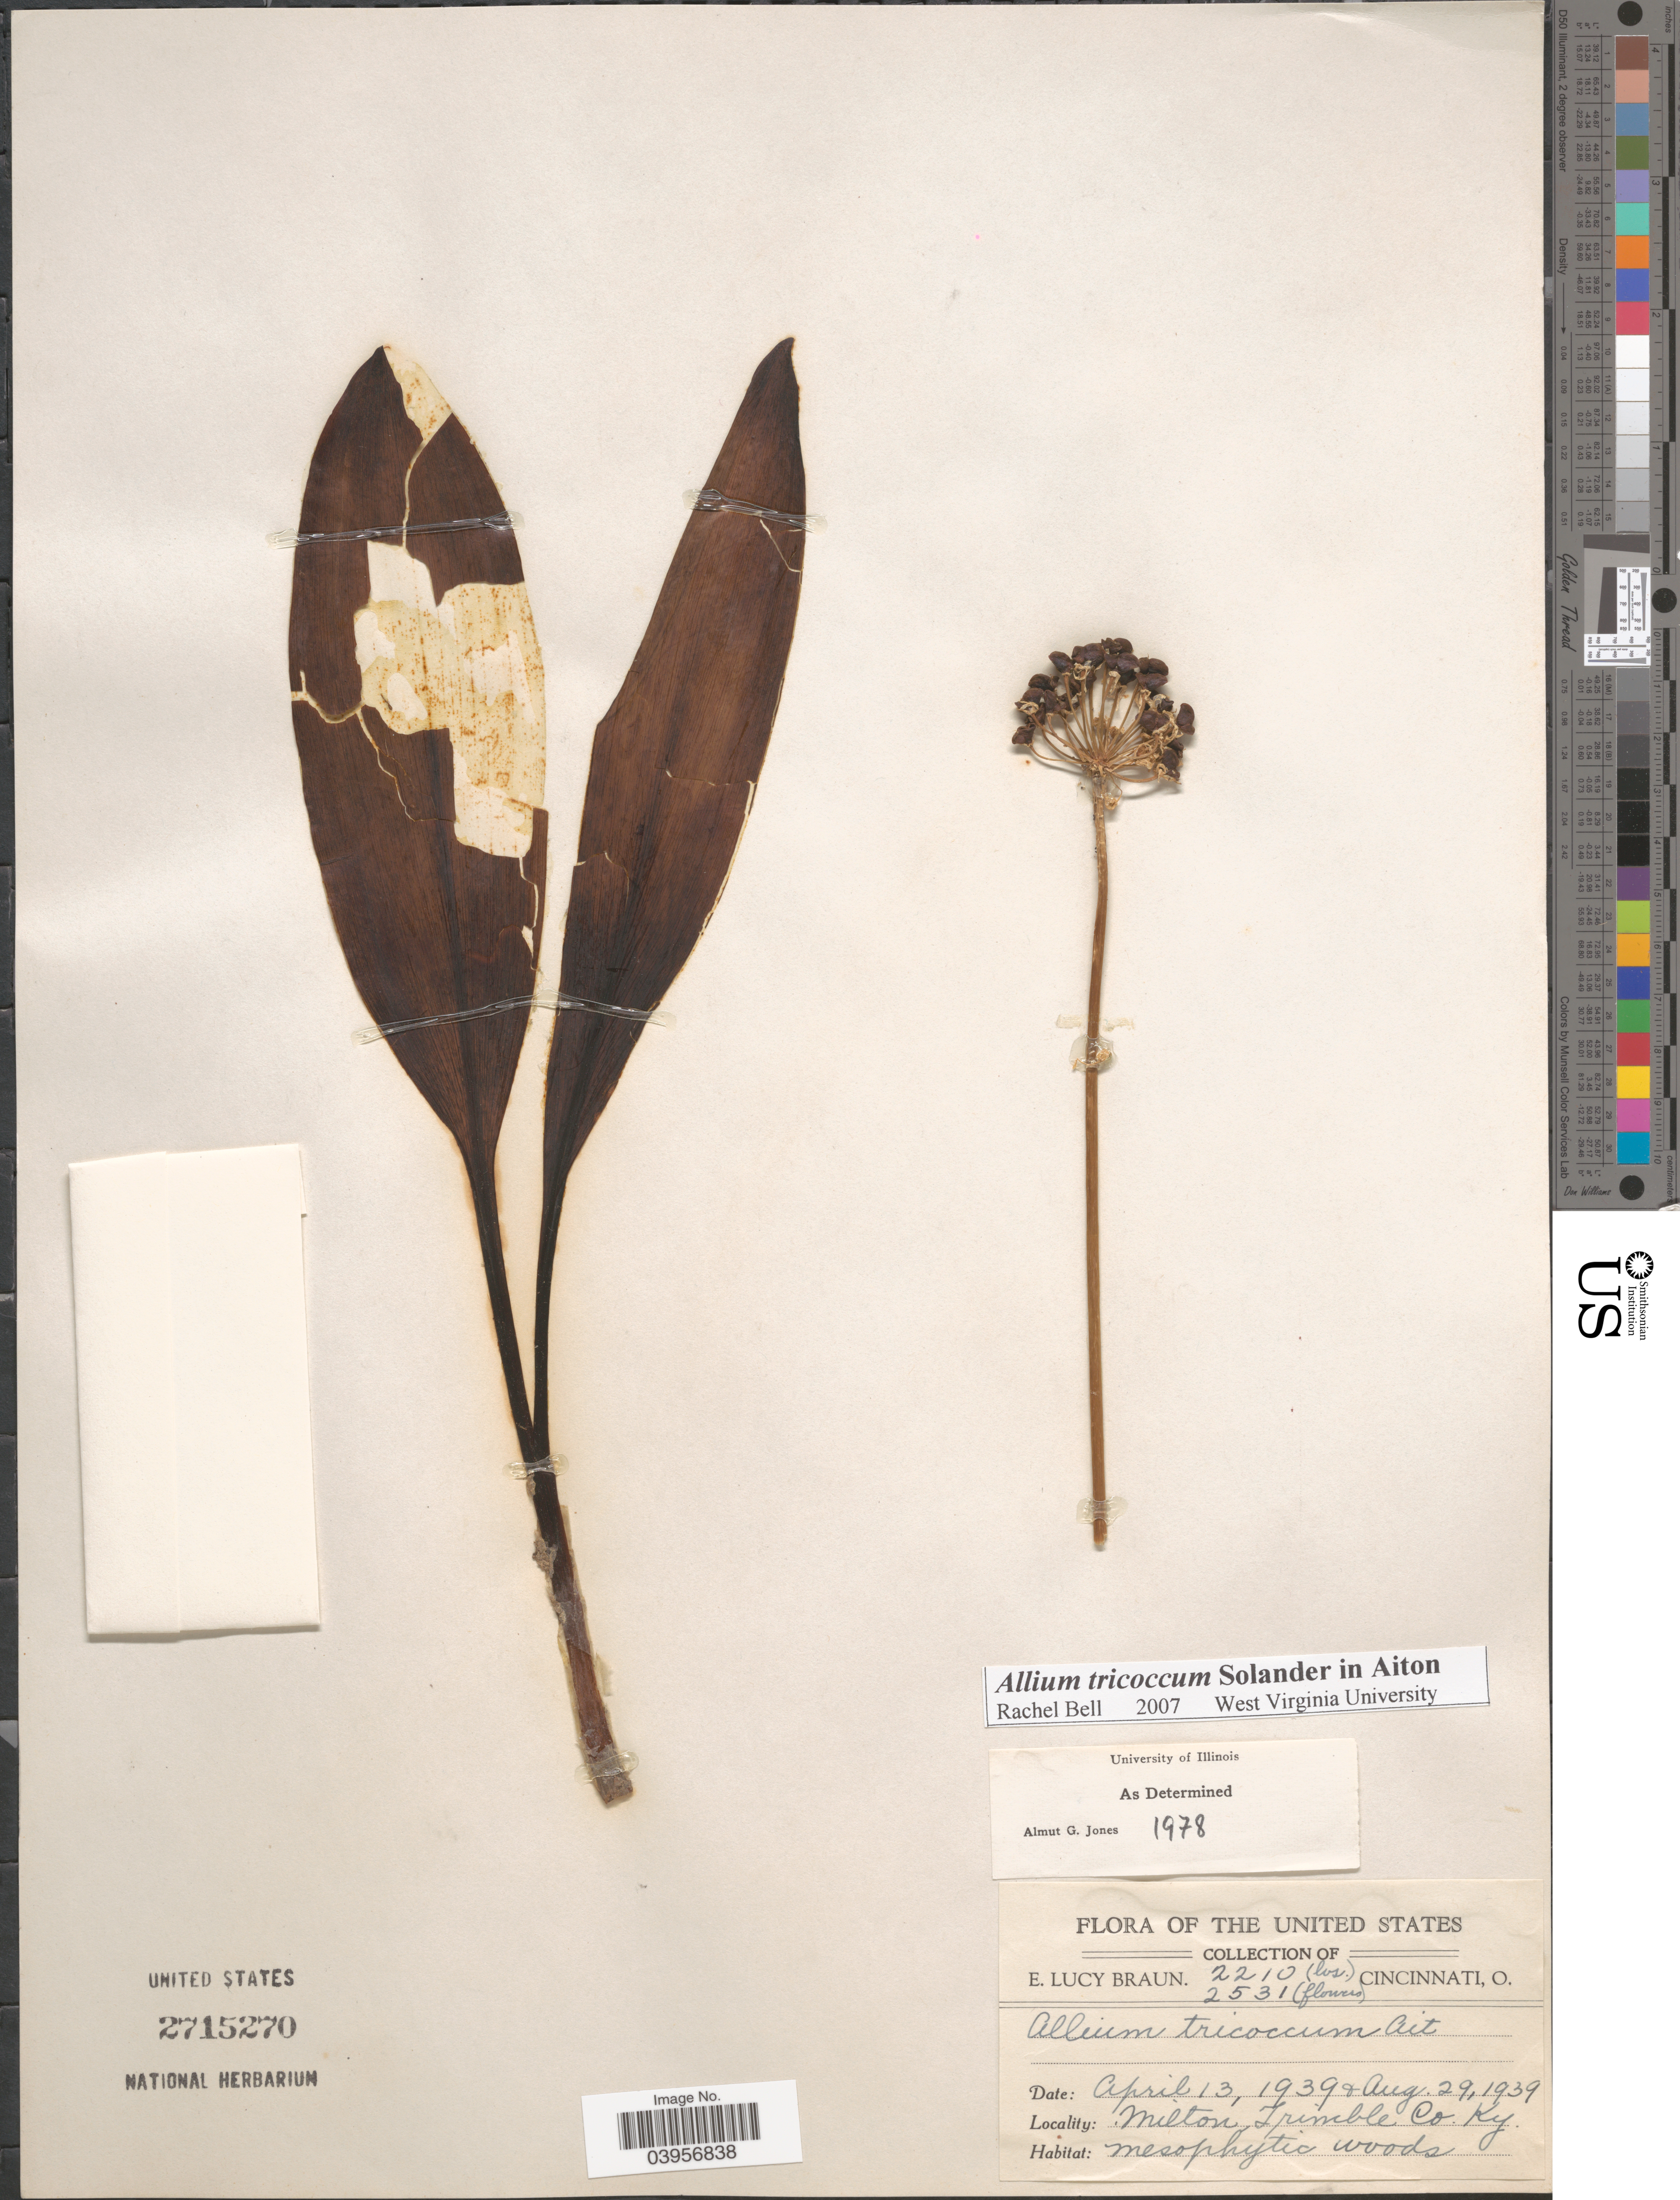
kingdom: Plantae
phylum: Tracheophyta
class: Liliopsida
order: Asparagales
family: Amaryllidaceae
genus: Allium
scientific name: Allium tricoccum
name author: Aiton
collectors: E. L. Braun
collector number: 2210/2531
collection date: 1939-04-13/1939-08-29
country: United States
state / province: Kentucky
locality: Milton, Trimble Co.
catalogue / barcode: US 2715270